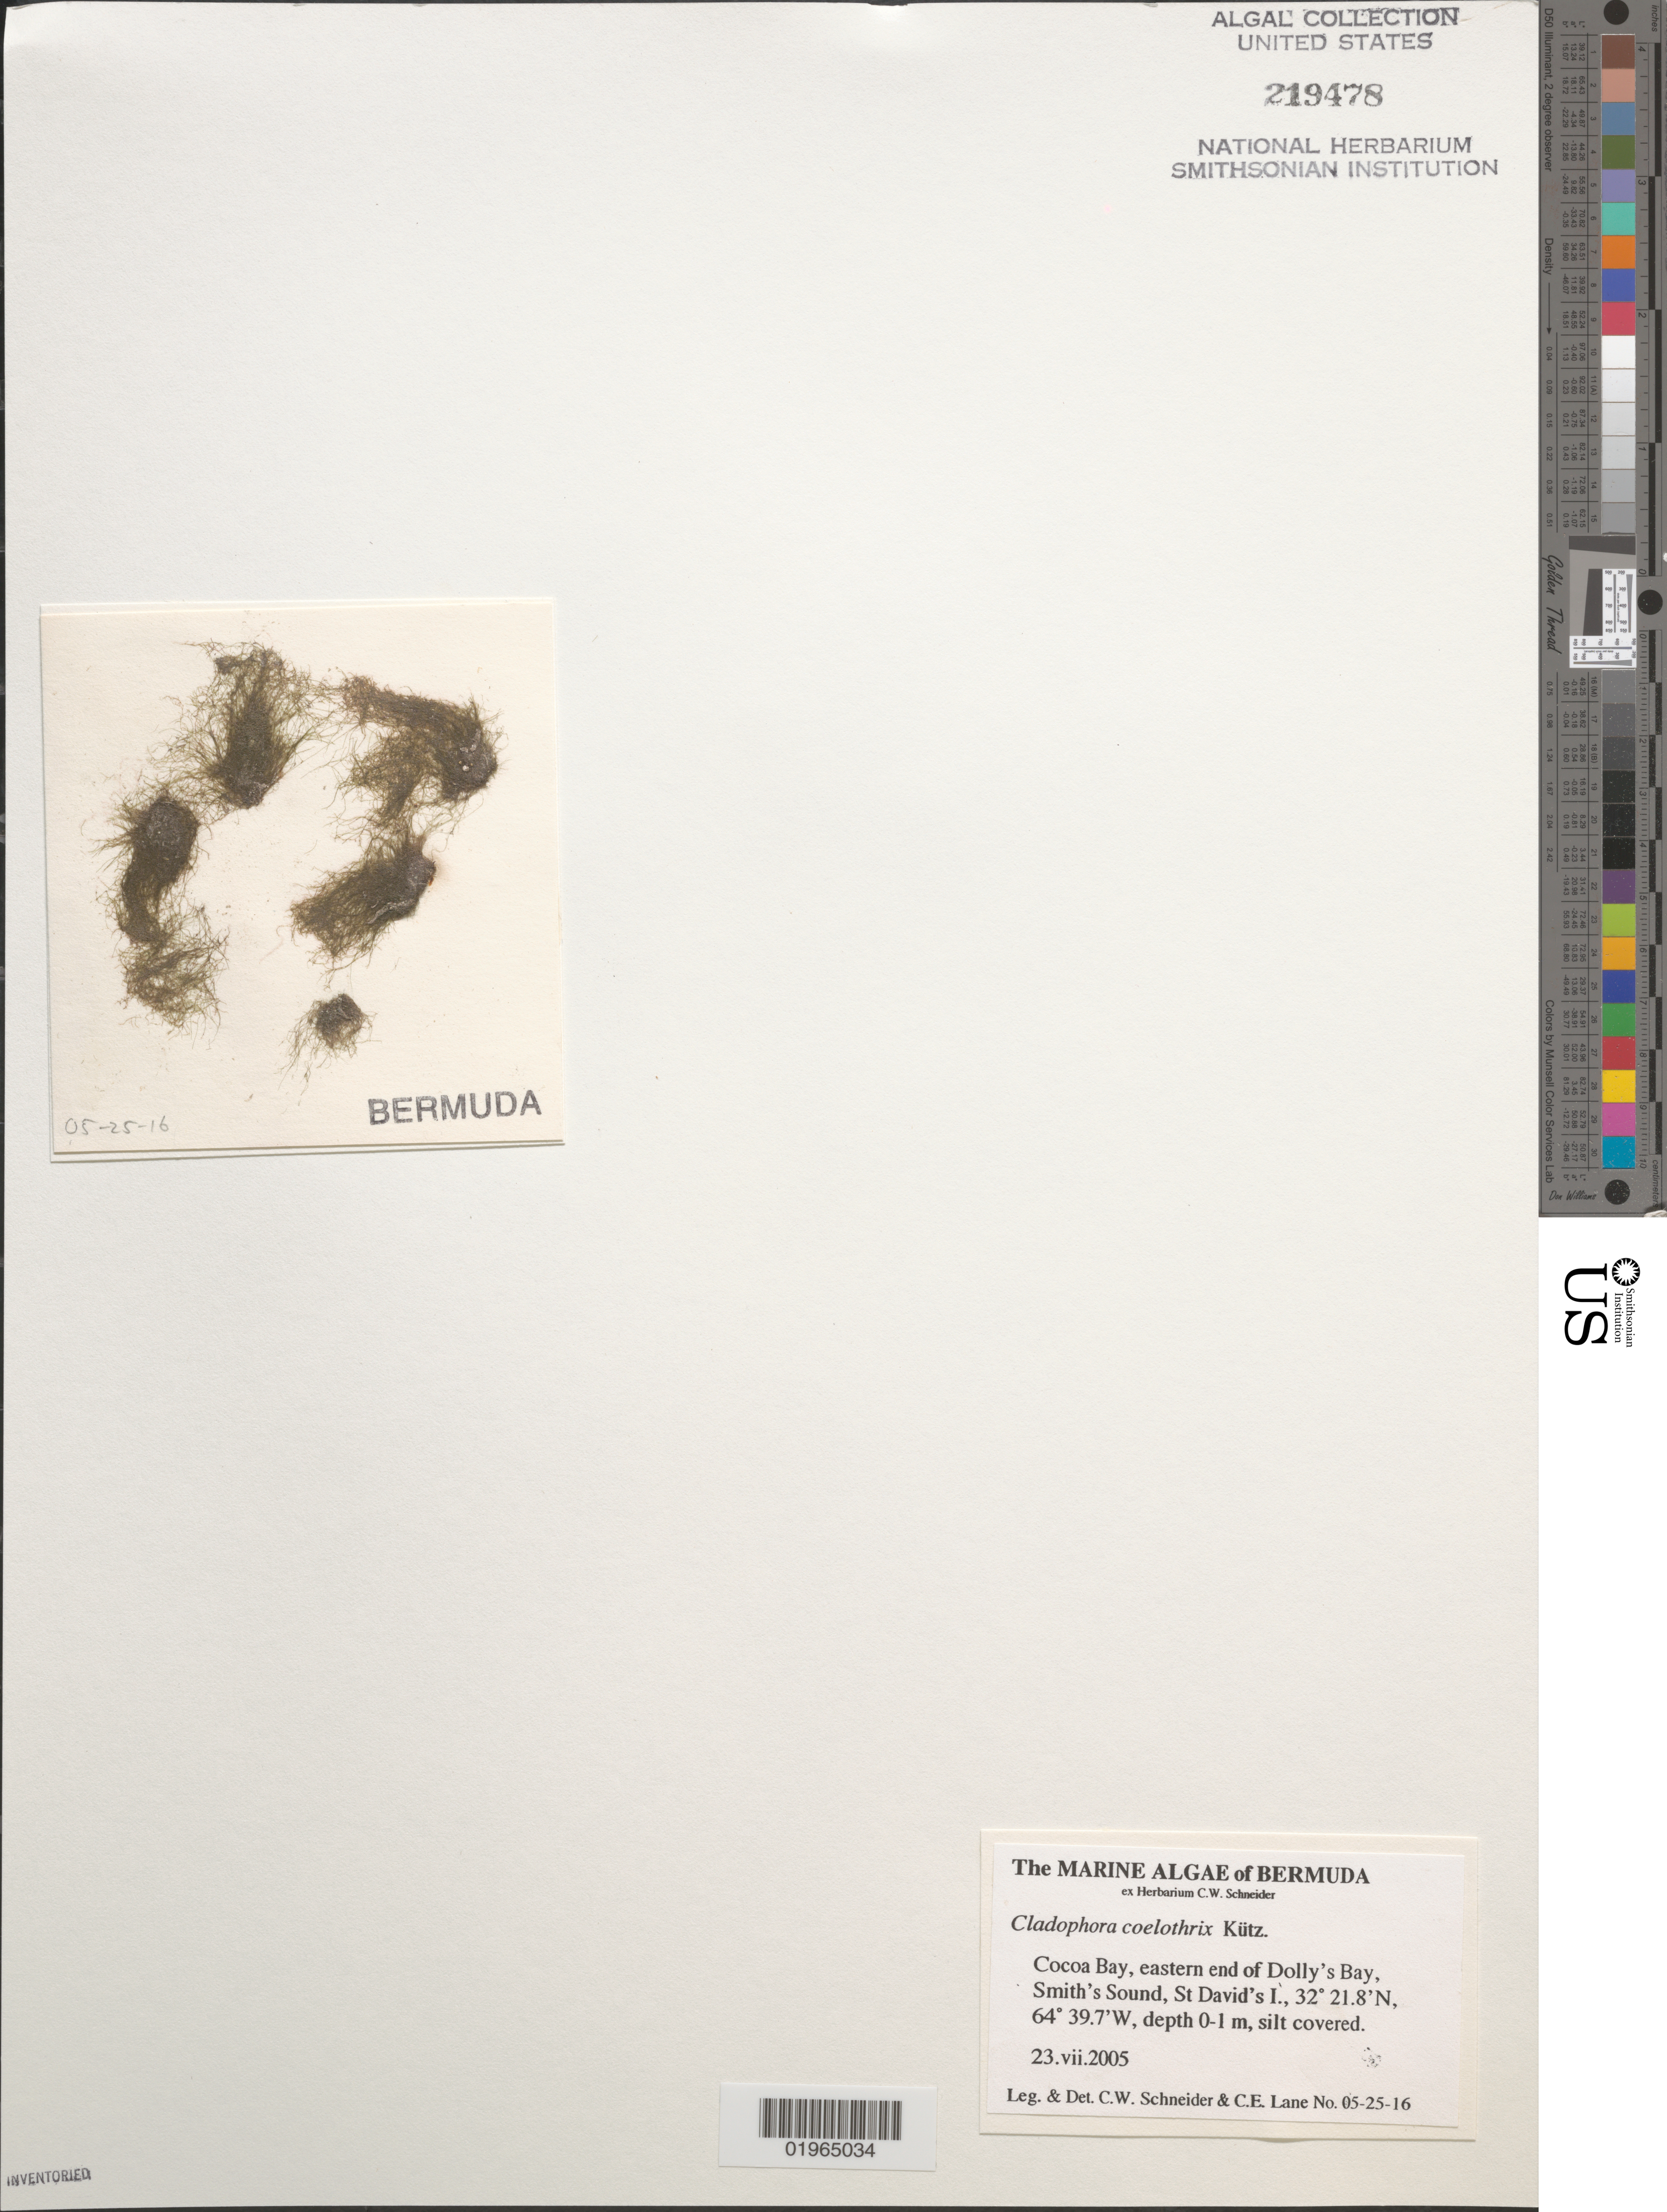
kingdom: Plantae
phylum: Chlorophyta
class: Ulvophyceae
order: Cladophorales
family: Cladophoraceae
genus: Cladophora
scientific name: Cladophora coelothrix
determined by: Schneider, C. W.; Lane, C. E.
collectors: C. W. Schneider & C. E. Lane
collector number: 05-25-16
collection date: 2005-07-23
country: Bermuda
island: St David's Island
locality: Cocoa Bay, eastern end of Dolly's Bay,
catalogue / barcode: US 219478